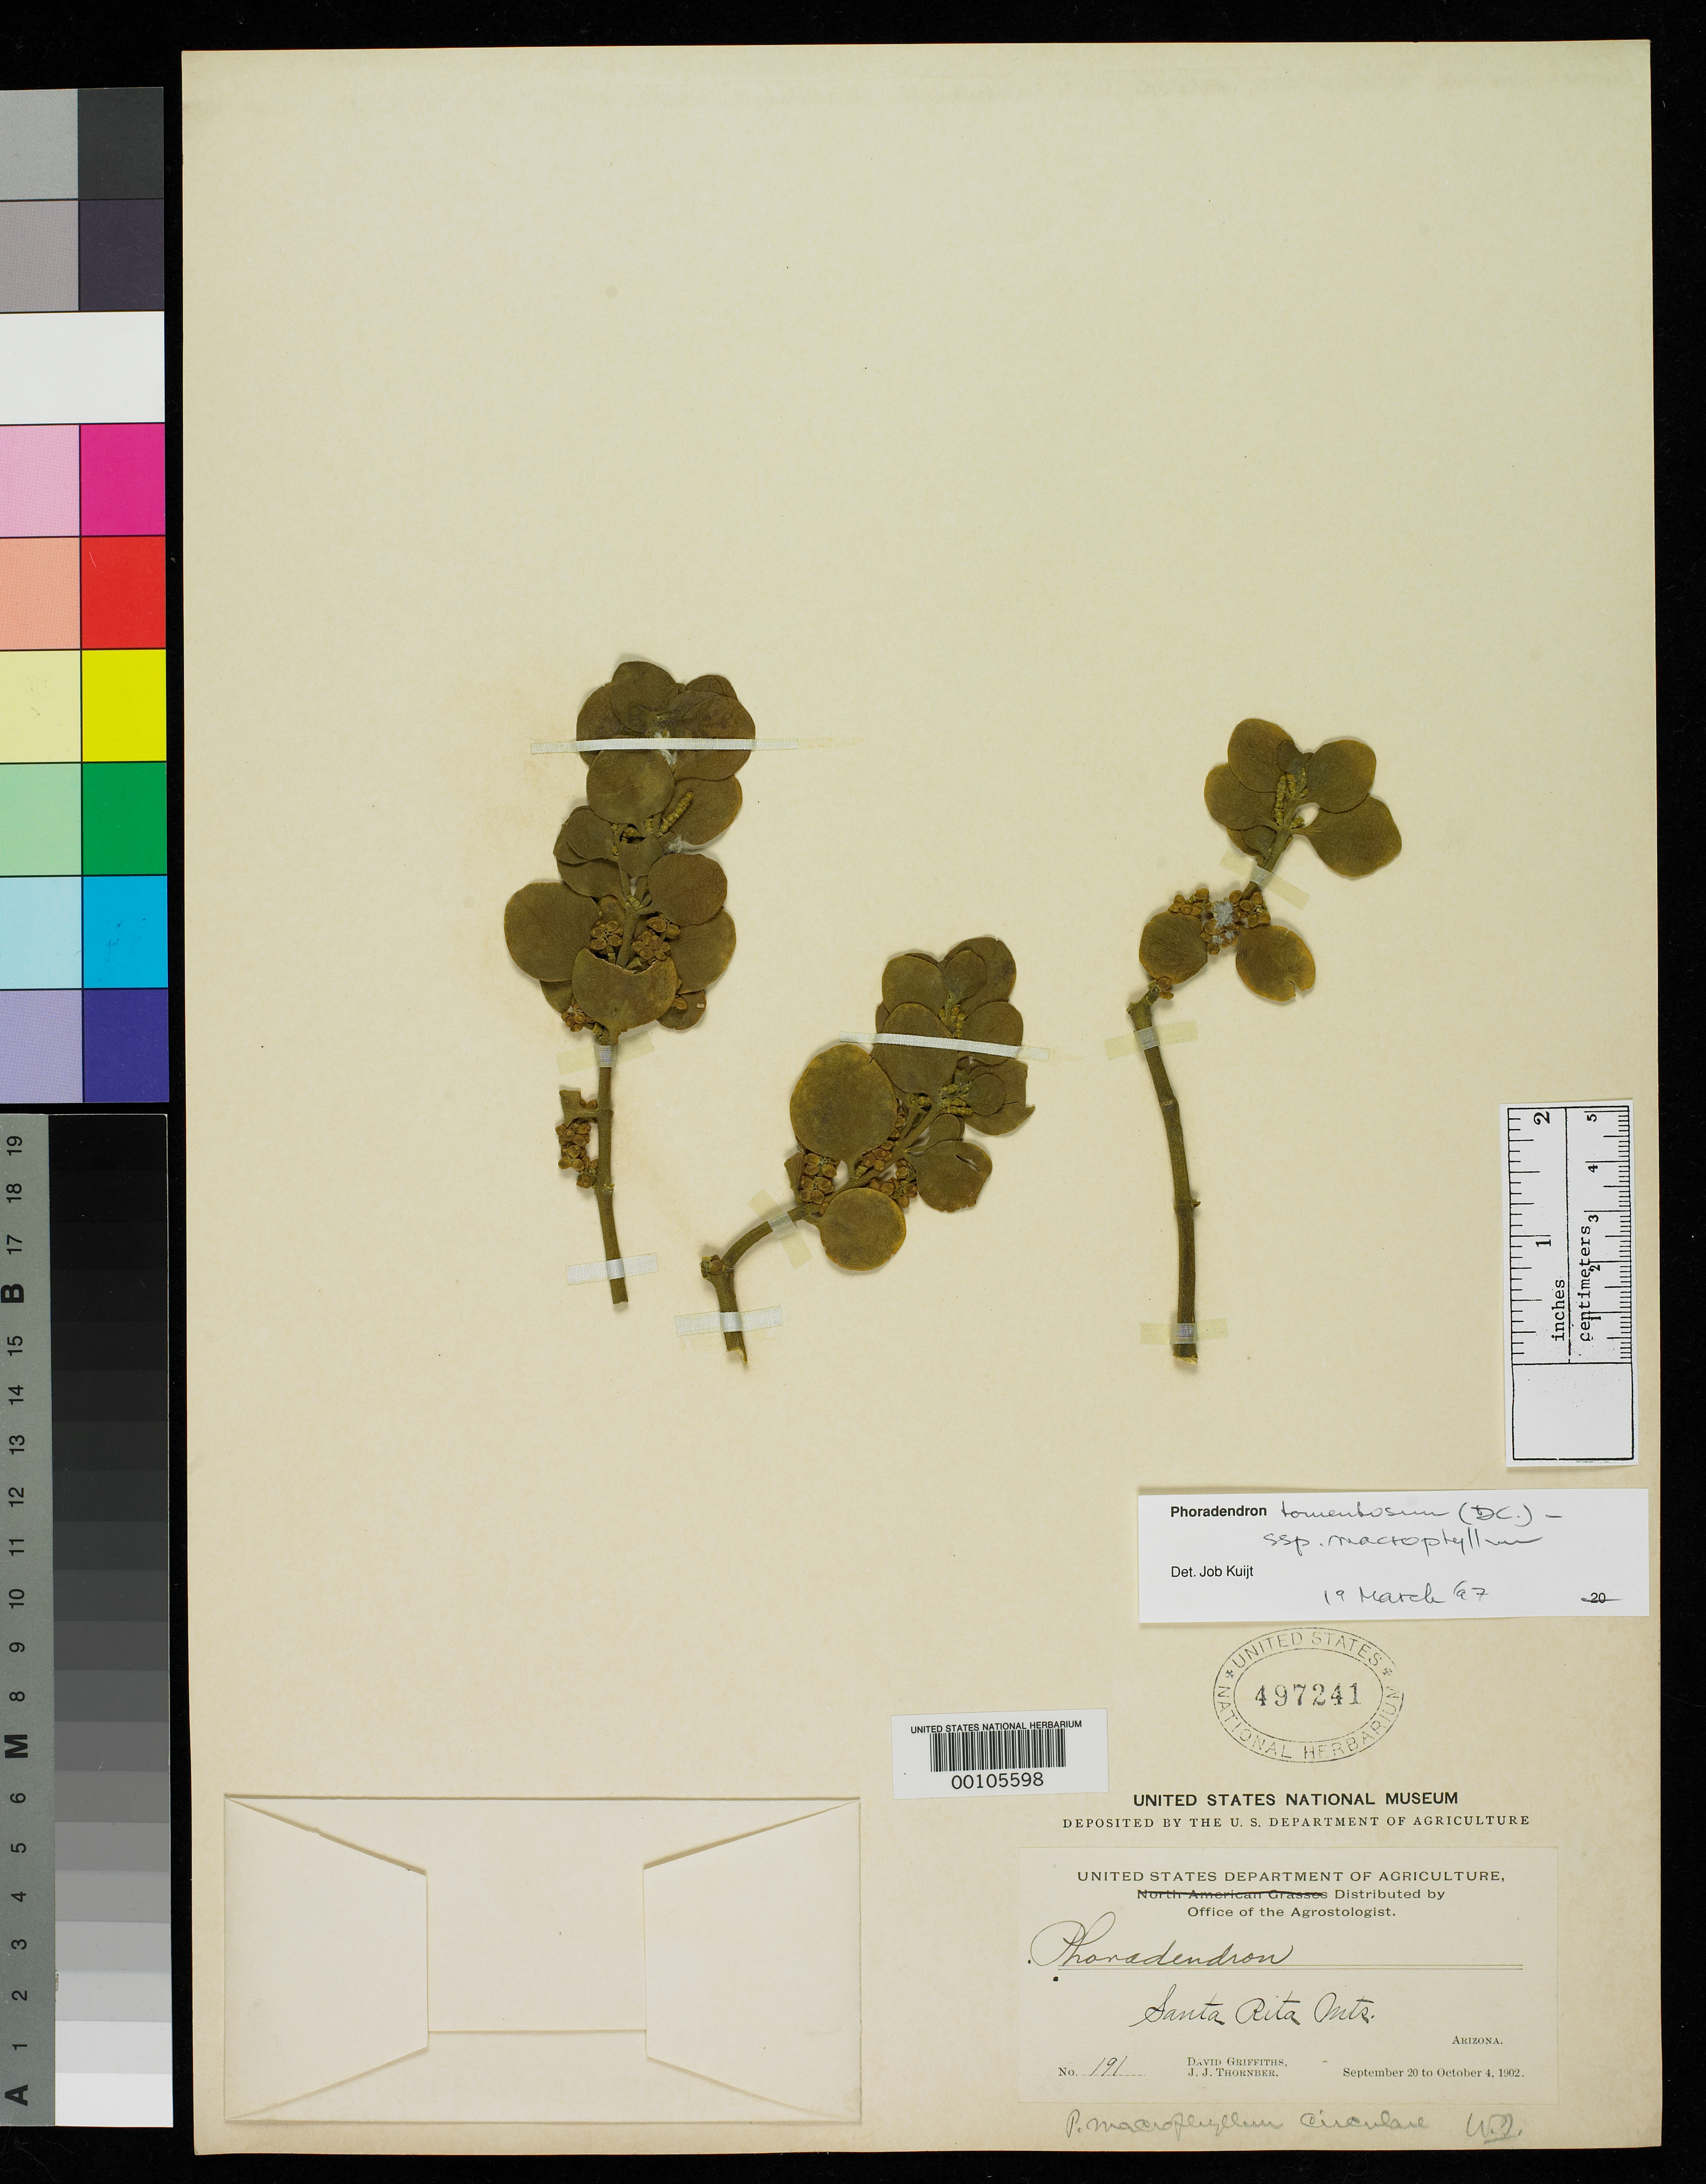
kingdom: Plantae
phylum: Tracheophyta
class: Magnoliopsida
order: Santalales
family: Viscaceae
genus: Phoradendron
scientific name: Phoradendron macrophyllum var. circulare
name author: Trel.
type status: Type Collection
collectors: D. Griffiths & J. Thornber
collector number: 191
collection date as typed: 20 Sep 1902 to 04 Oct 1902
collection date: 1902-09-20/1902-10-04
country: United States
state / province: Arizona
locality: Santa Rita Mts.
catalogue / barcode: US 497241